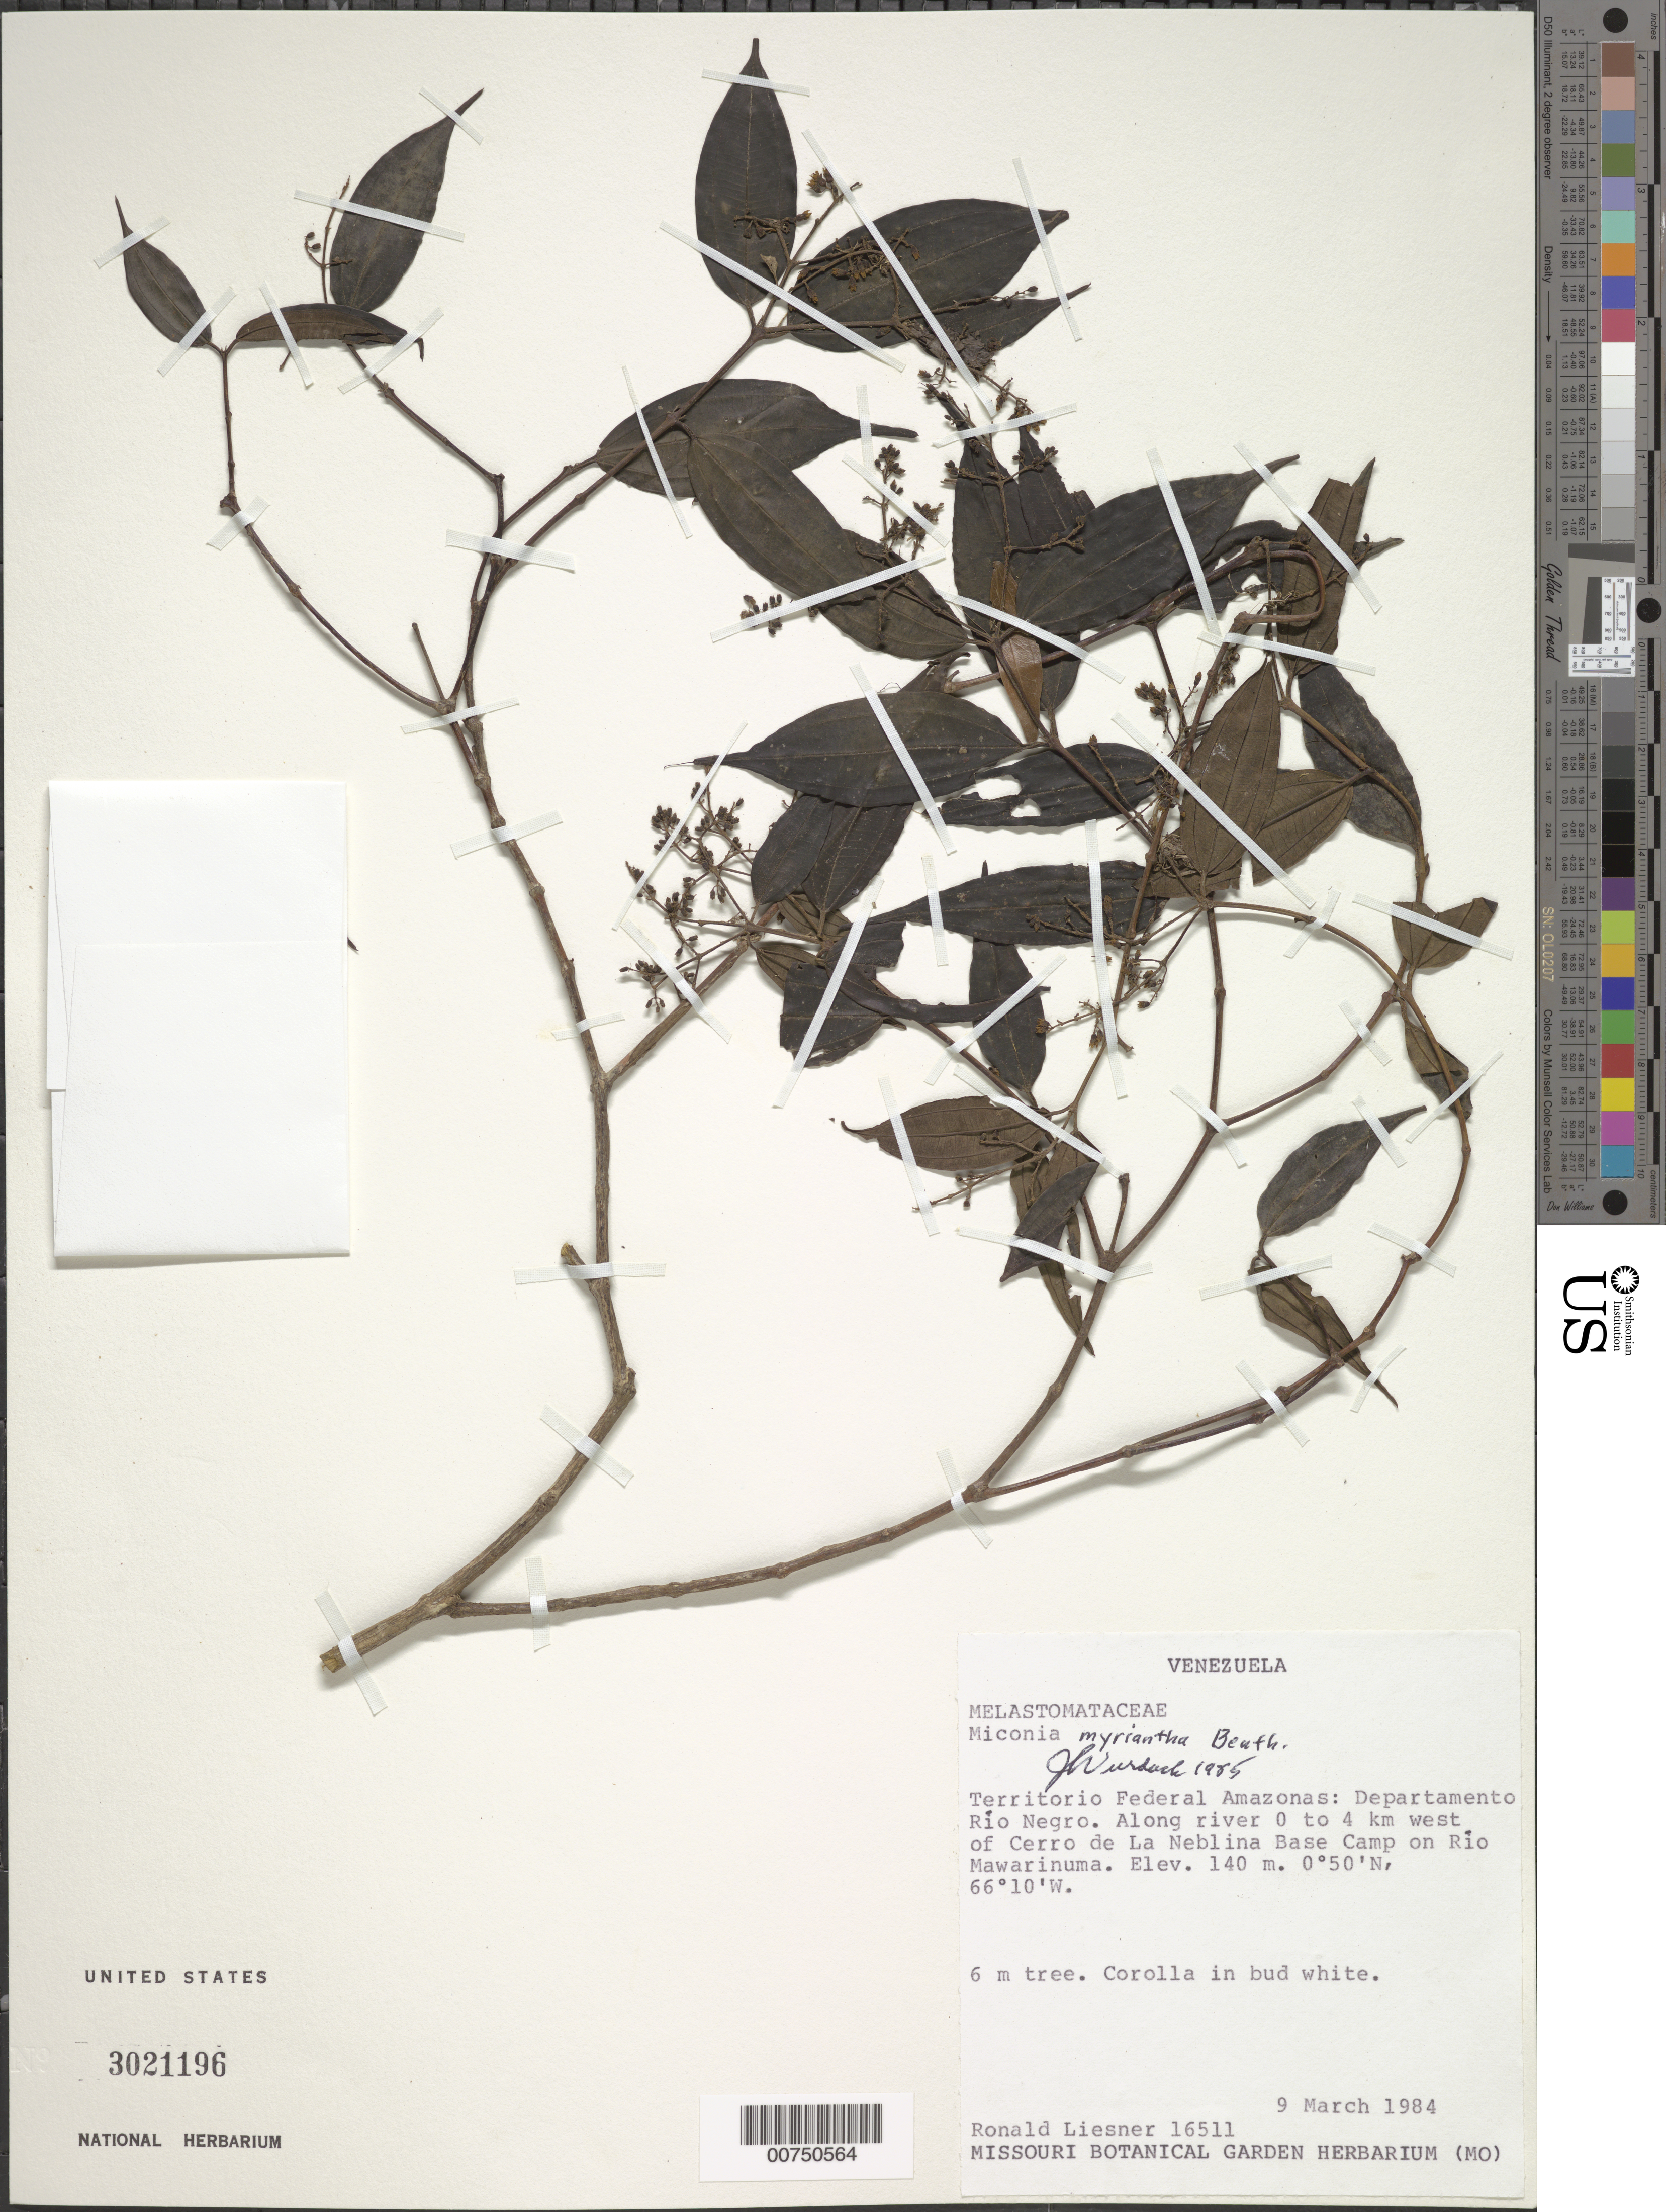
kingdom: Plantae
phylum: Tracheophyta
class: Magnoliopsida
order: Myrtales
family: Melastomataceae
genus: Miconia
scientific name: Miconia myriantha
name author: Benth.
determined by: Wurdack, John J., (US), US (UNITED STATES)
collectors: R. L. Liesner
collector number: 16511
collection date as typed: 9-Mar-84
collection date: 1984-03-09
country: Venezuela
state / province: Amazonas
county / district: Río Negro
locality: Río Mawarinuma, 0-4 km N of Cerro de La Neblina Base Camp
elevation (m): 140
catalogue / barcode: US 3021196